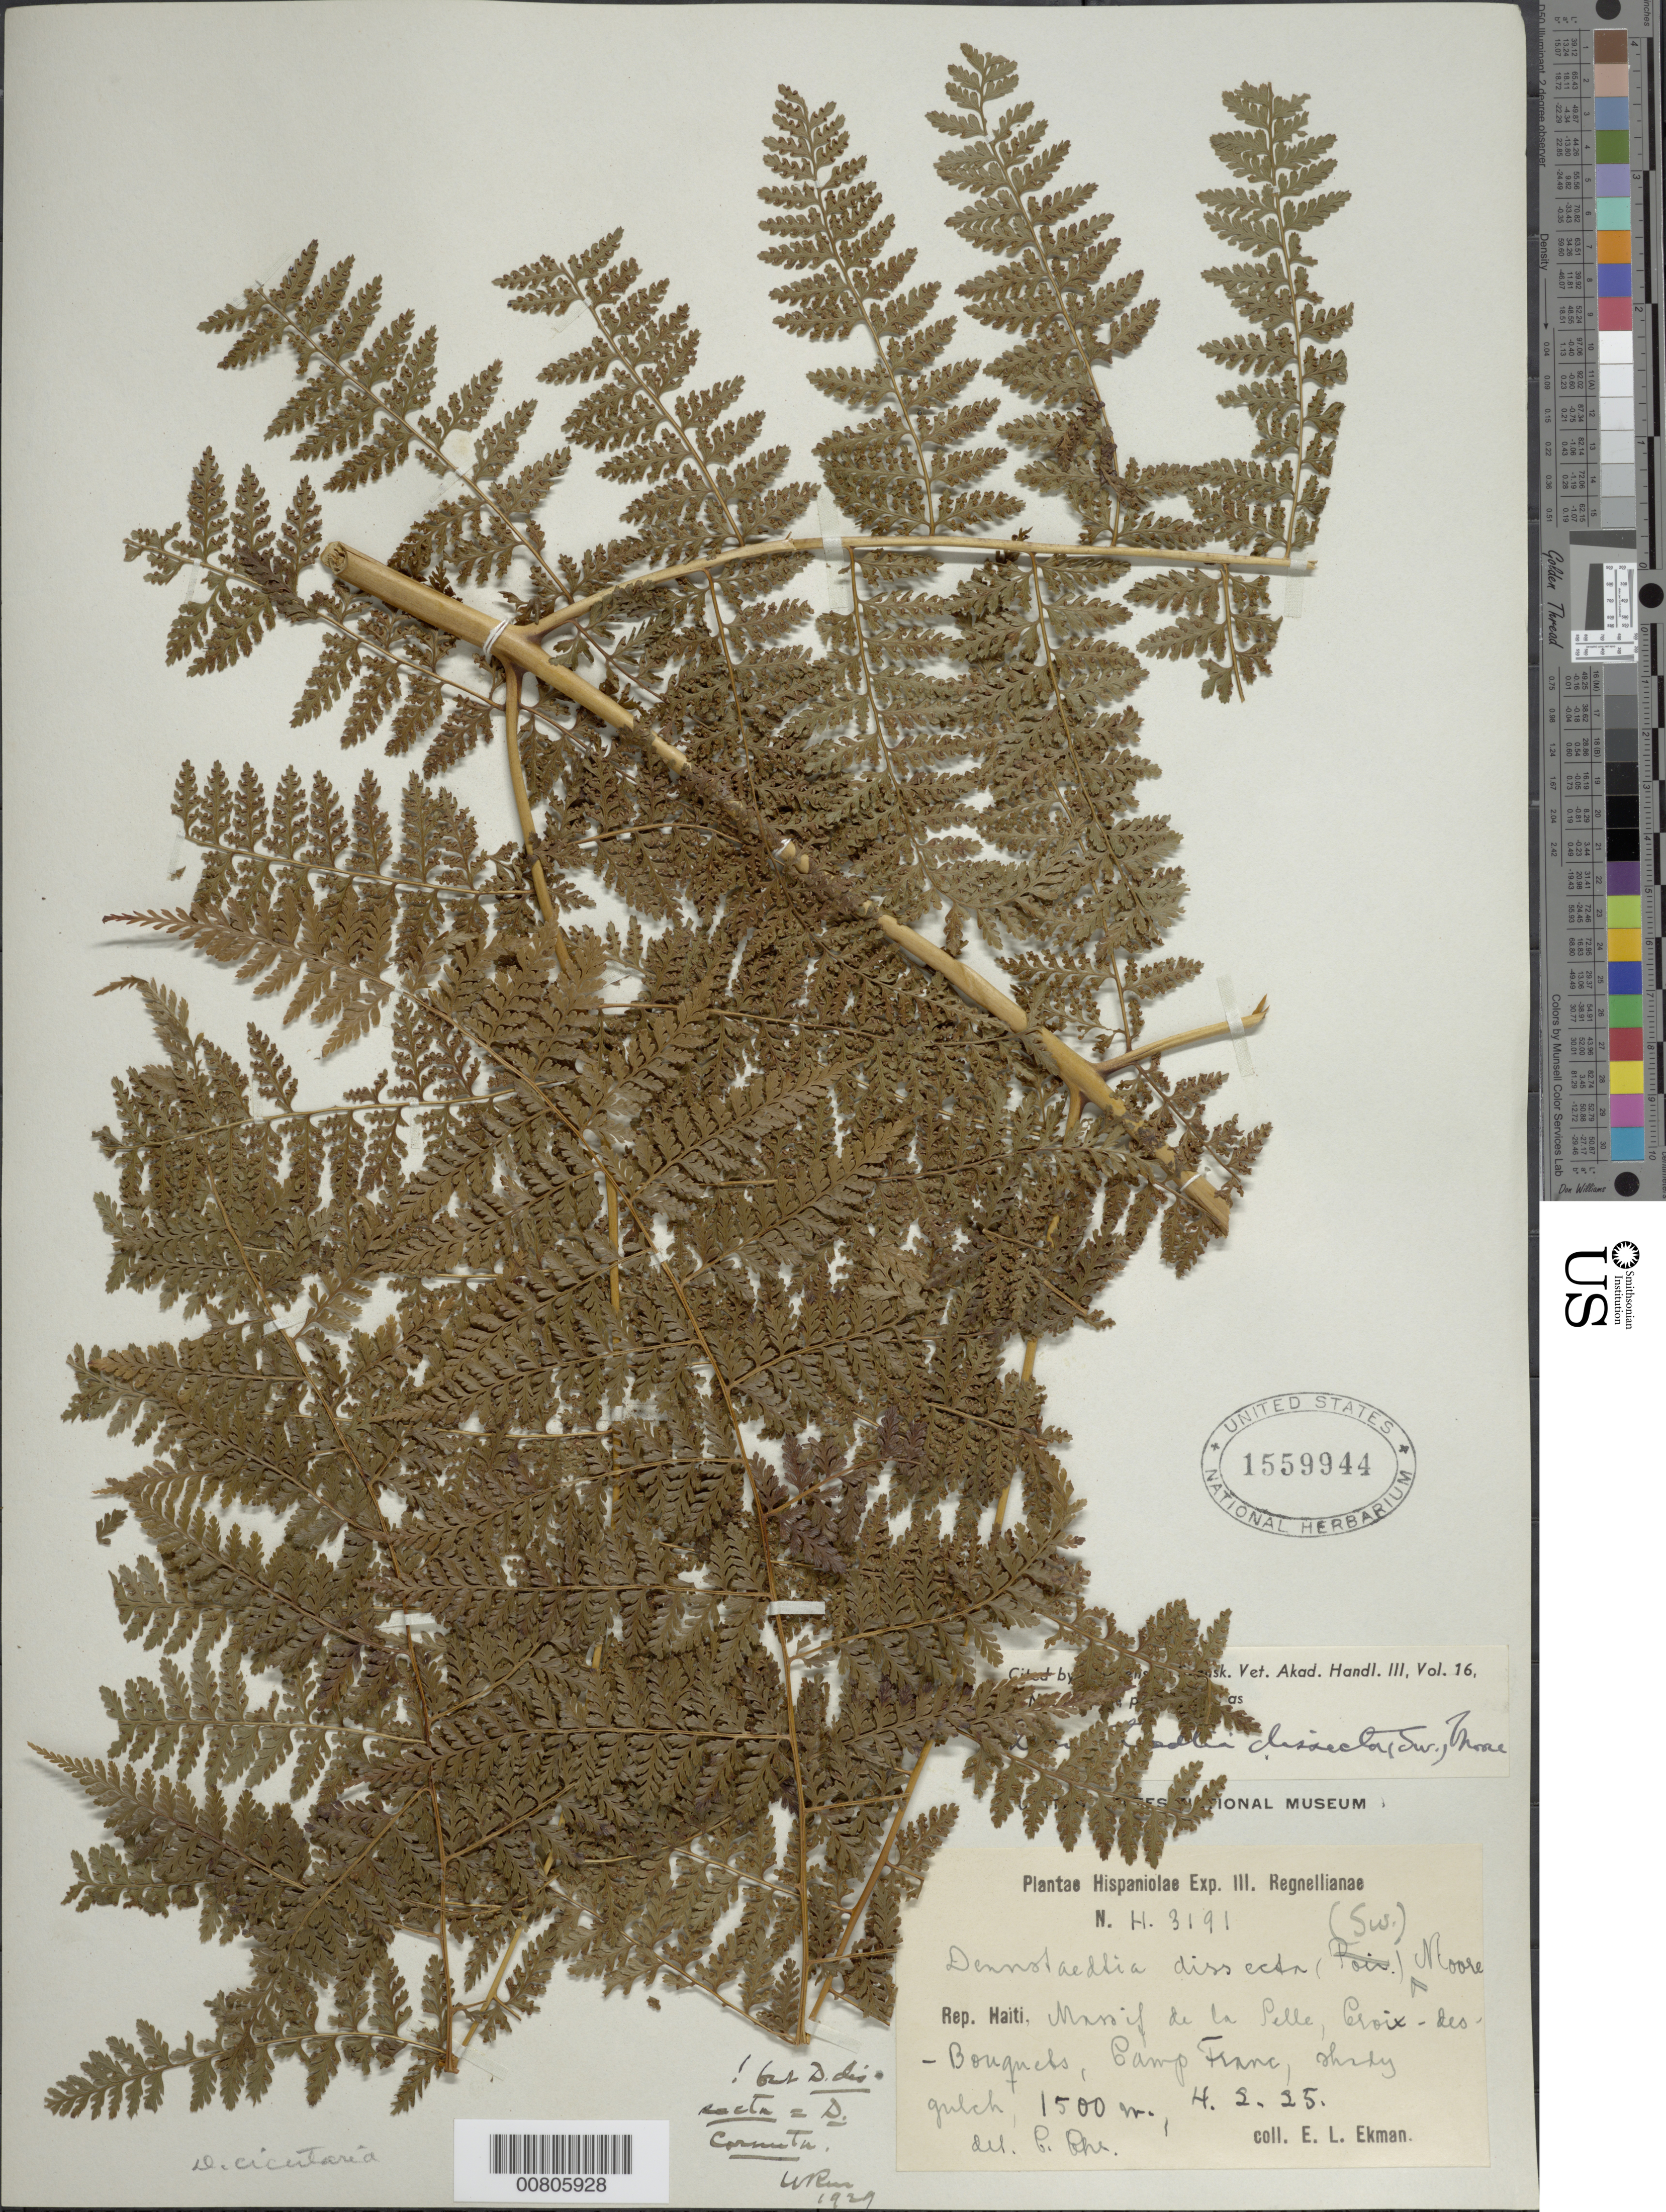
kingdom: Plantae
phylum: Tracheophyta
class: Polypodiopsida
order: Polypodiales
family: Dennstaedtiaceae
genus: Dennstaedtia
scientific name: Dennstaedtia cicutaria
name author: (Sw.) T. Moore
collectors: E. L. Ekman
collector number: H 3191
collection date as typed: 04 Feb 1925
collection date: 1925-02-04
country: Haiti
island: Hispaniola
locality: Massif de la Selle, Croix des Bouquets, Camp Franc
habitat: Shady gulch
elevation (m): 1500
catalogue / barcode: US 1559944